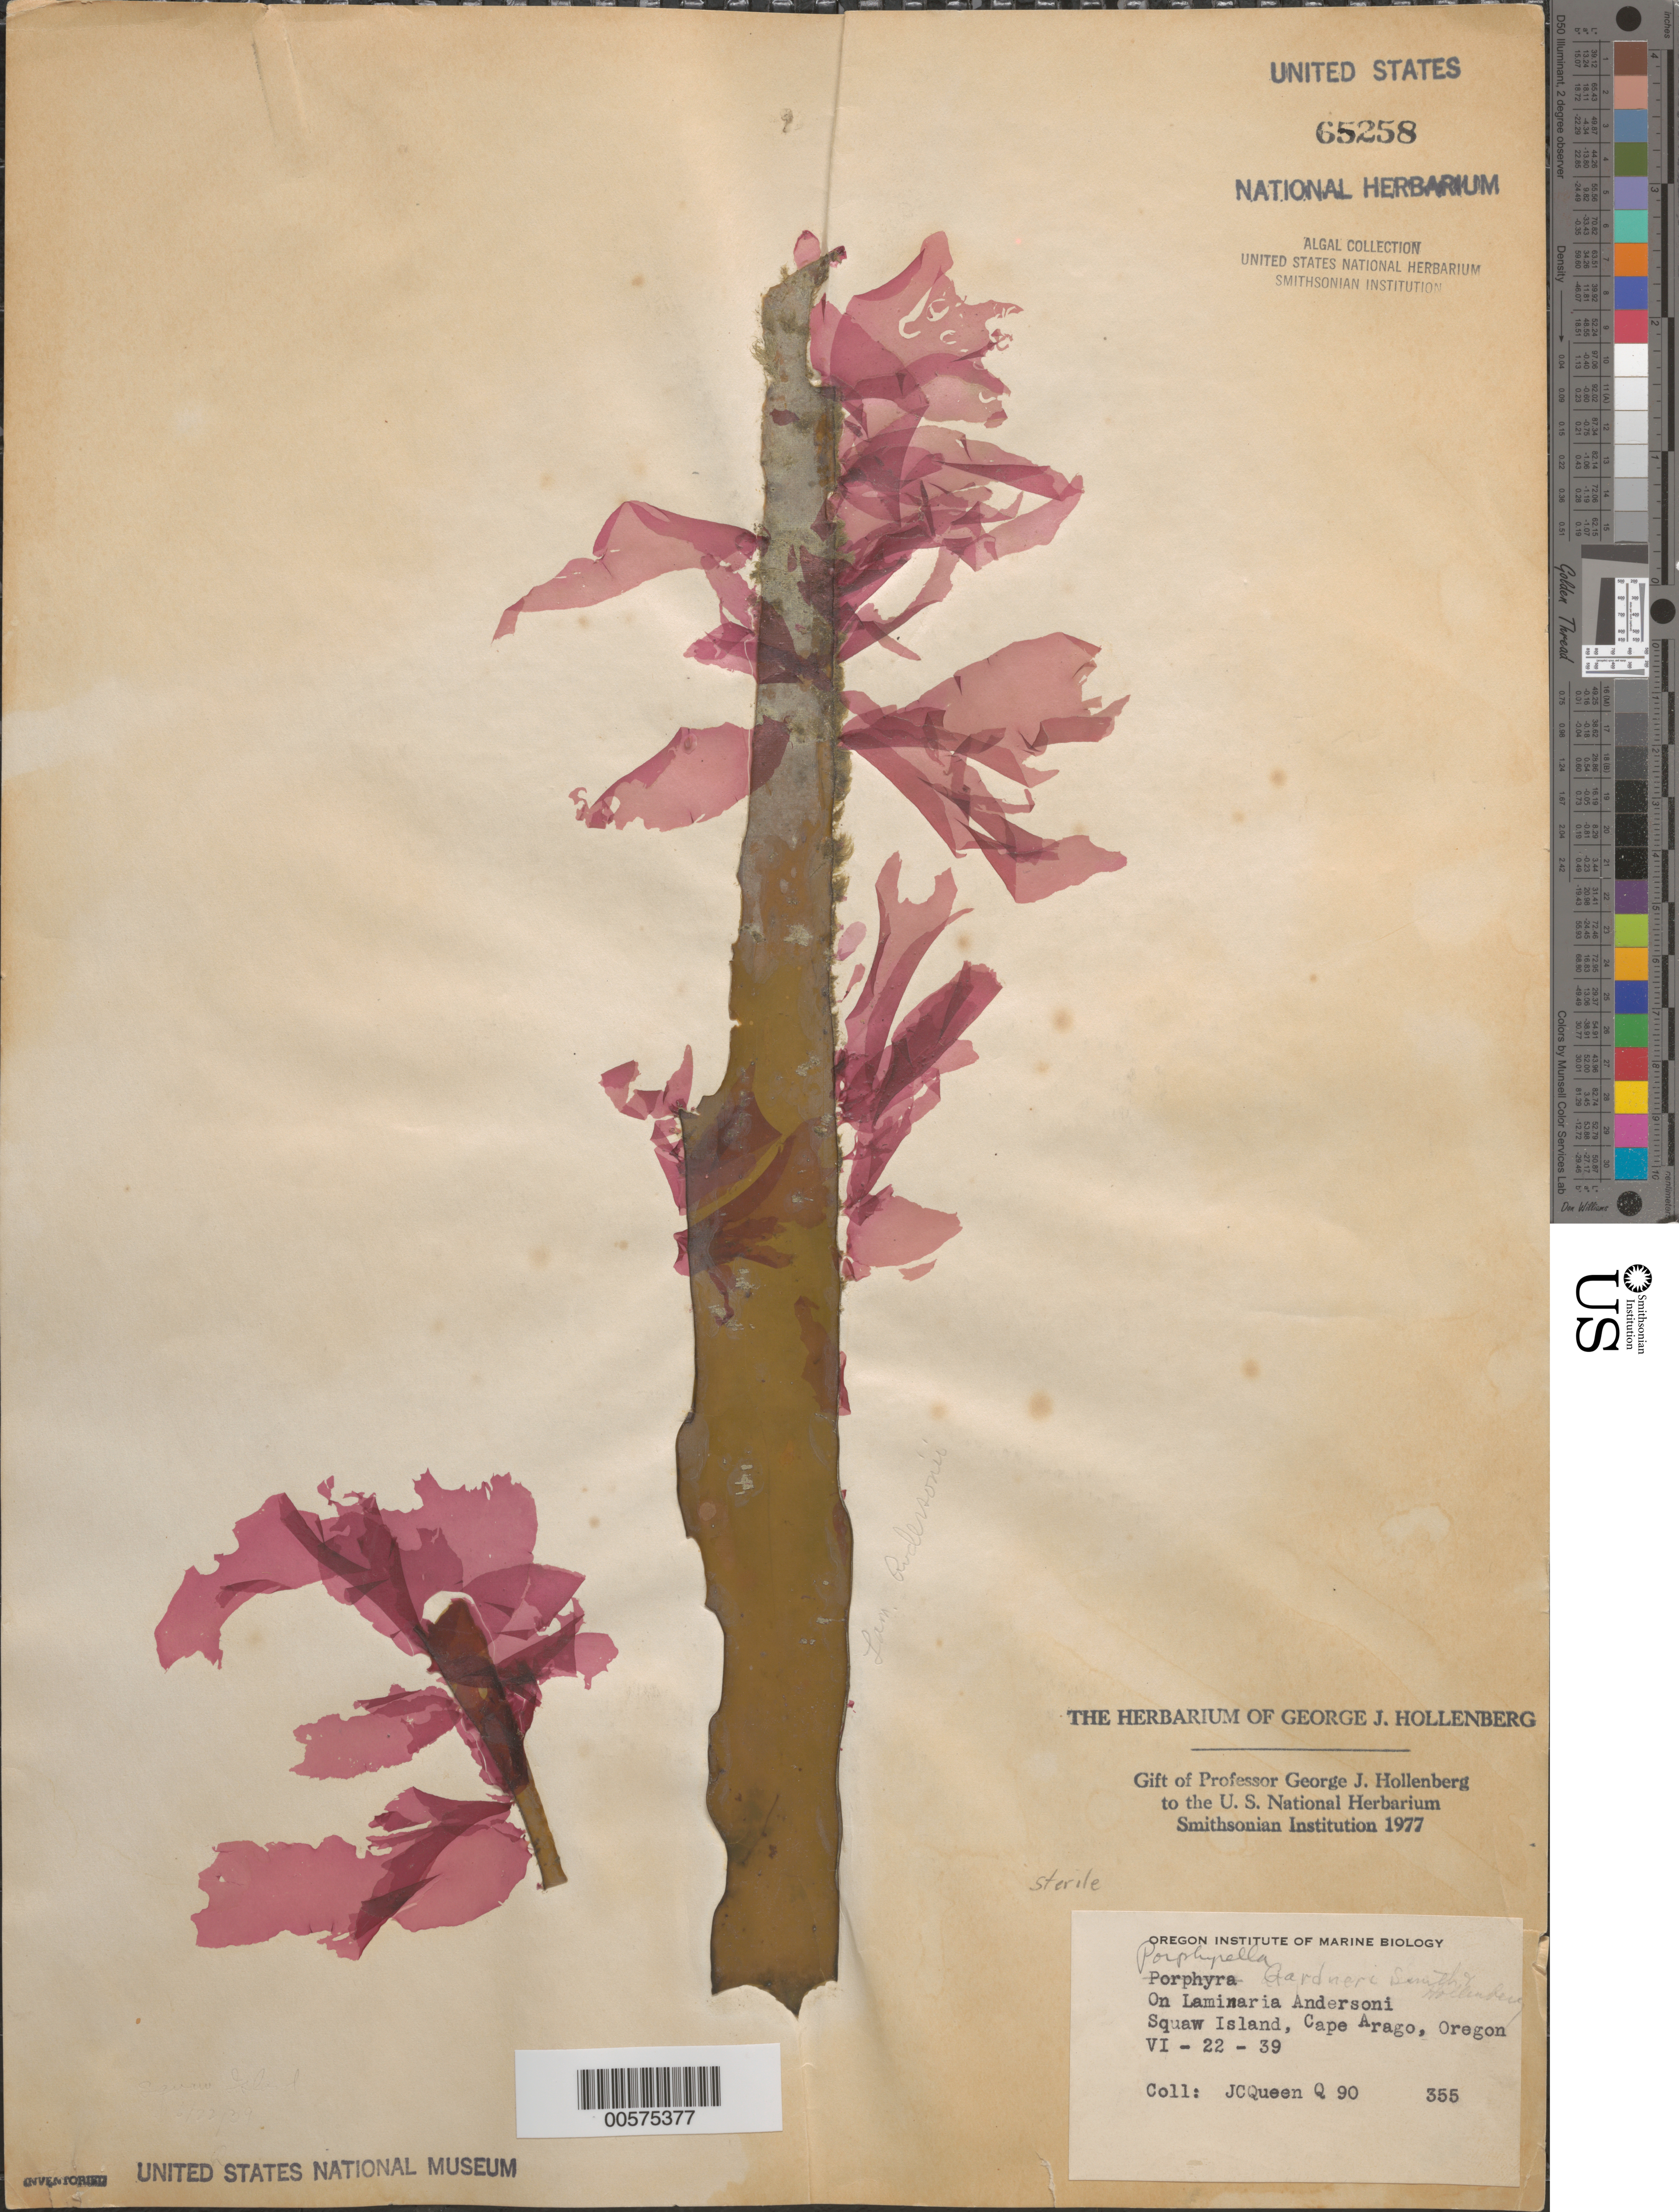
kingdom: Plantae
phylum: Rhodophyta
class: Bangiophyceae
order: Bangiales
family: Bangiaceae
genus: Pyropia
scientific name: Pyropia gardneri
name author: (G.M. Sm. & Hollenb.) S.C. Lindstrom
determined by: Algae name updating Project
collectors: J. Queen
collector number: Q90 & MSD 355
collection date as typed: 22 Jun 1939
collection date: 1939-06-22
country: United States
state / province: Oregon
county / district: Coos County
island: Squaw Island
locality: Cape Arago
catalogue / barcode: US 65258